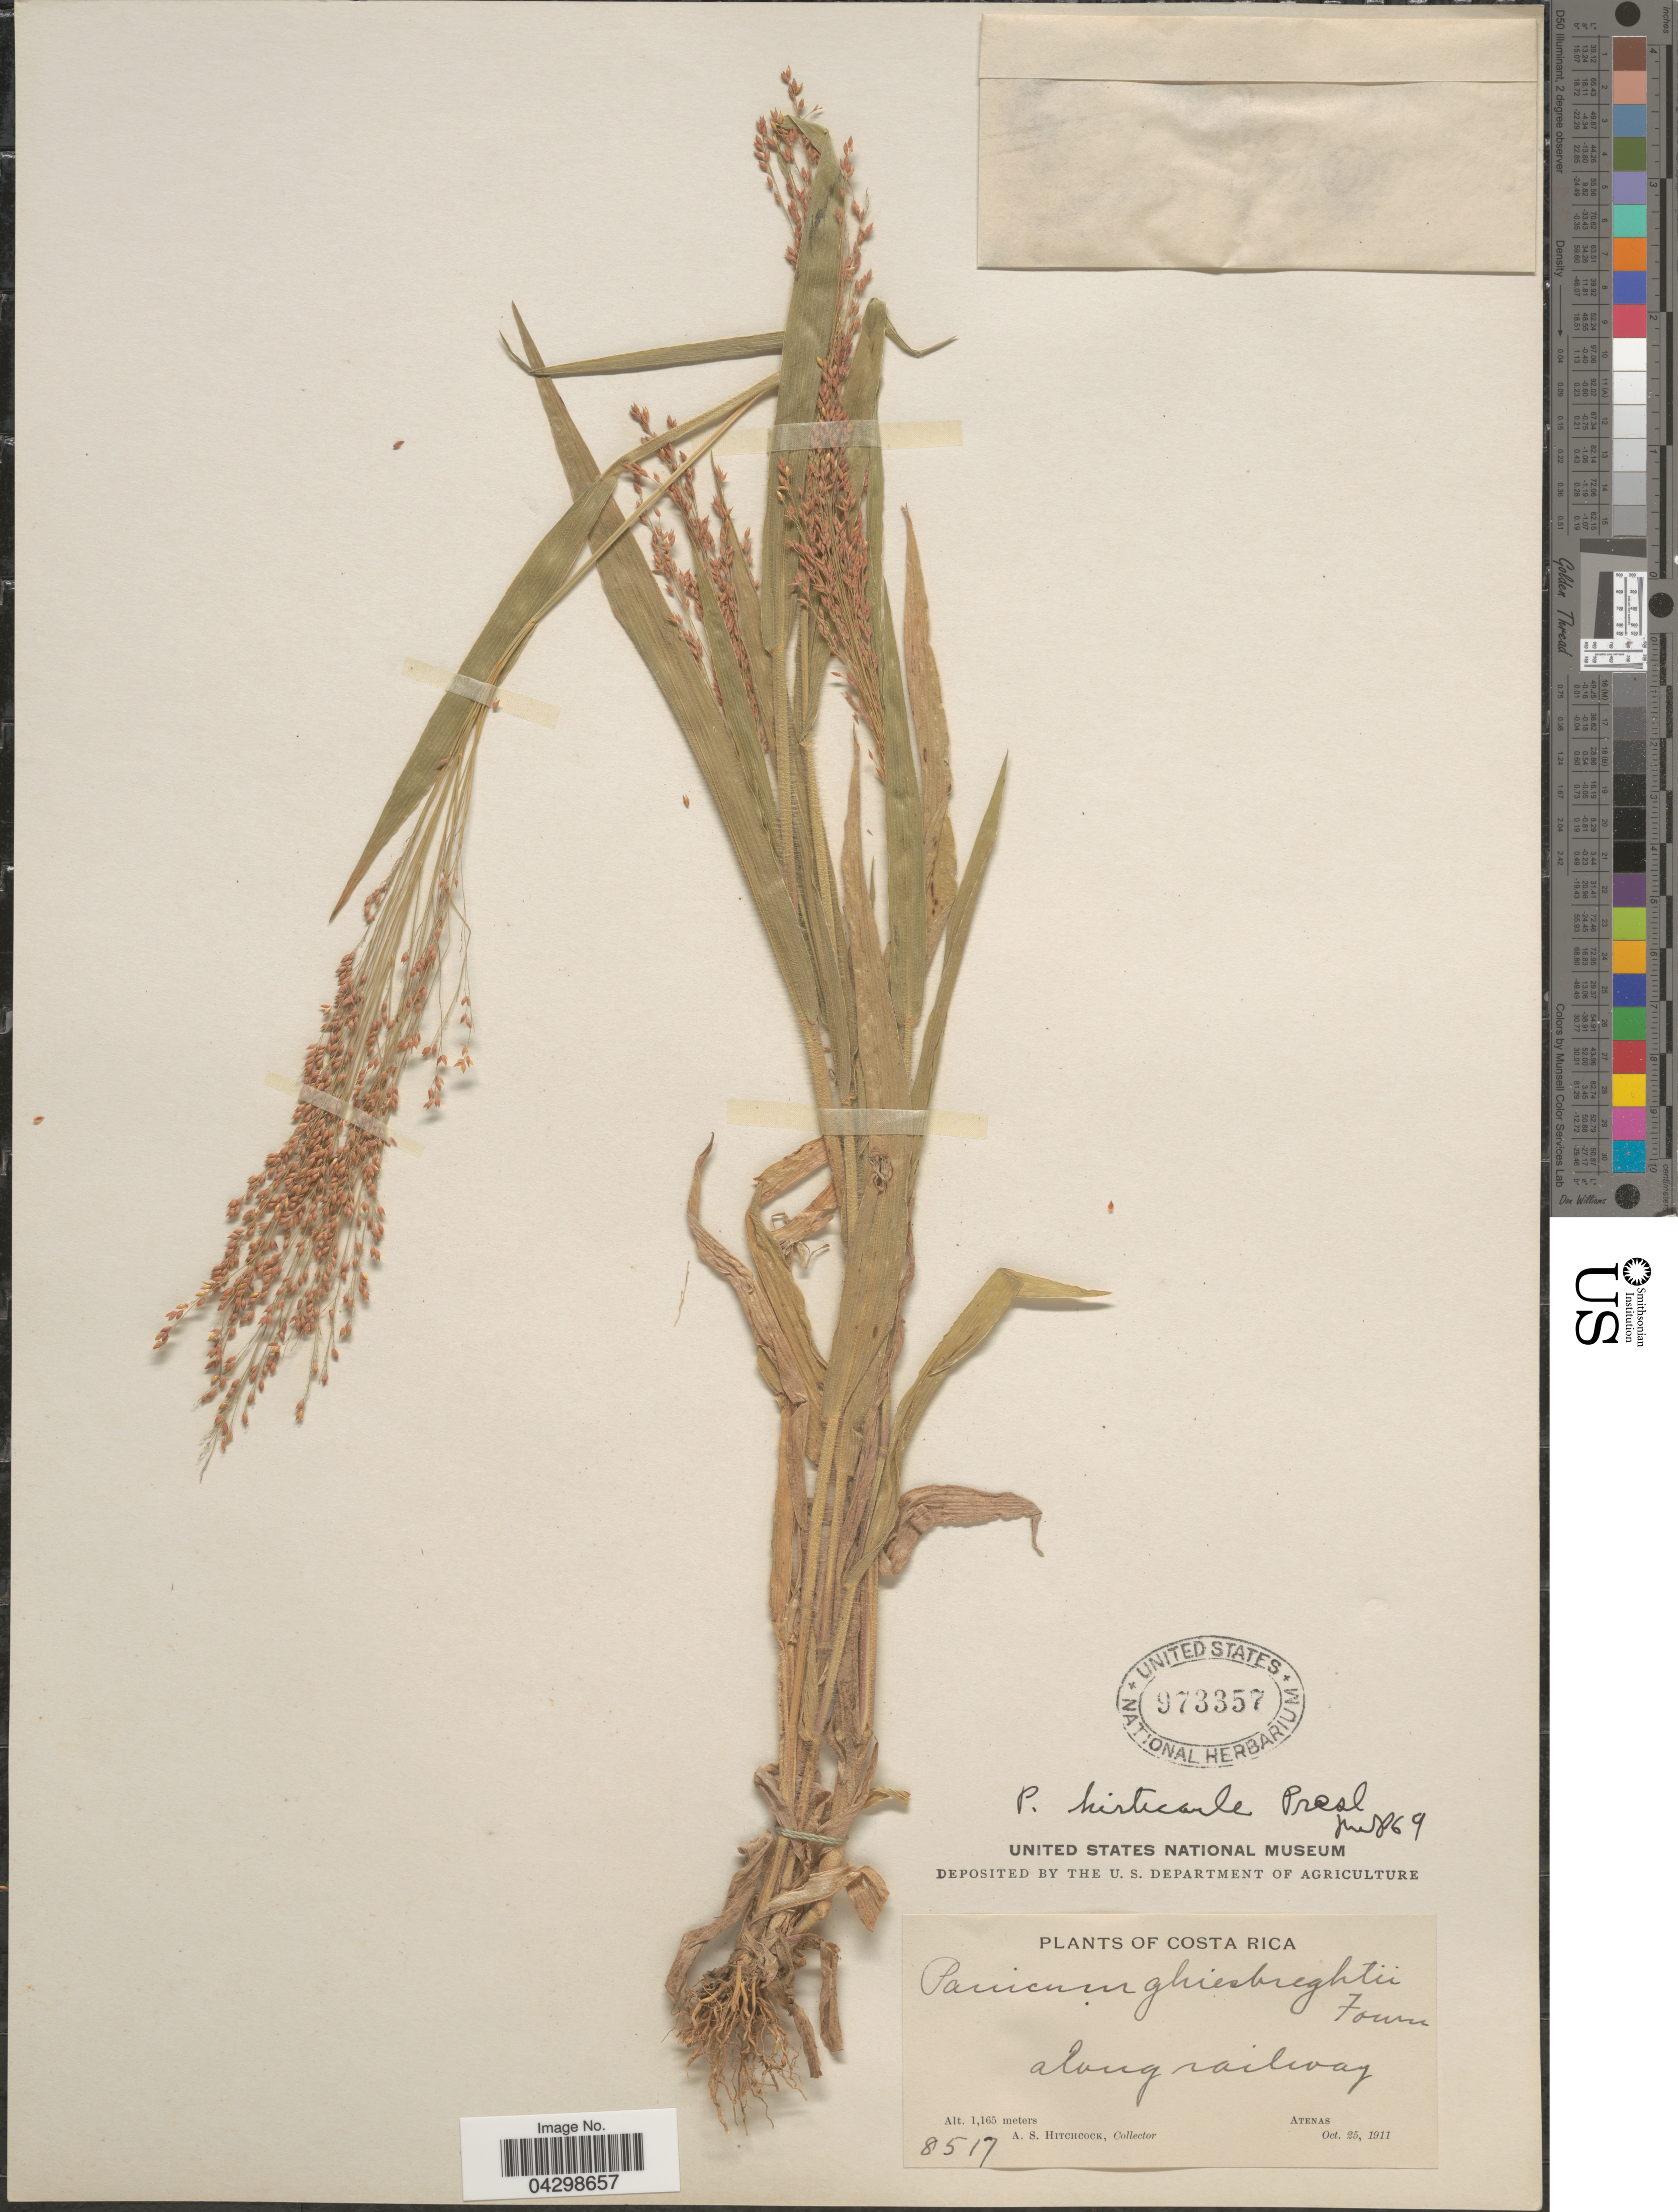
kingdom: Plantae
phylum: Tracheophyta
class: Liliopsida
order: Poales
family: Poaceae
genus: Panicum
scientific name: Panicum hirticaule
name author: J. Presl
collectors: A. S. Hitchcock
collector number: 8517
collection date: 1911-10-25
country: Costa Rica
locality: Along railway. Atenas.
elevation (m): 1165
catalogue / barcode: US 973357